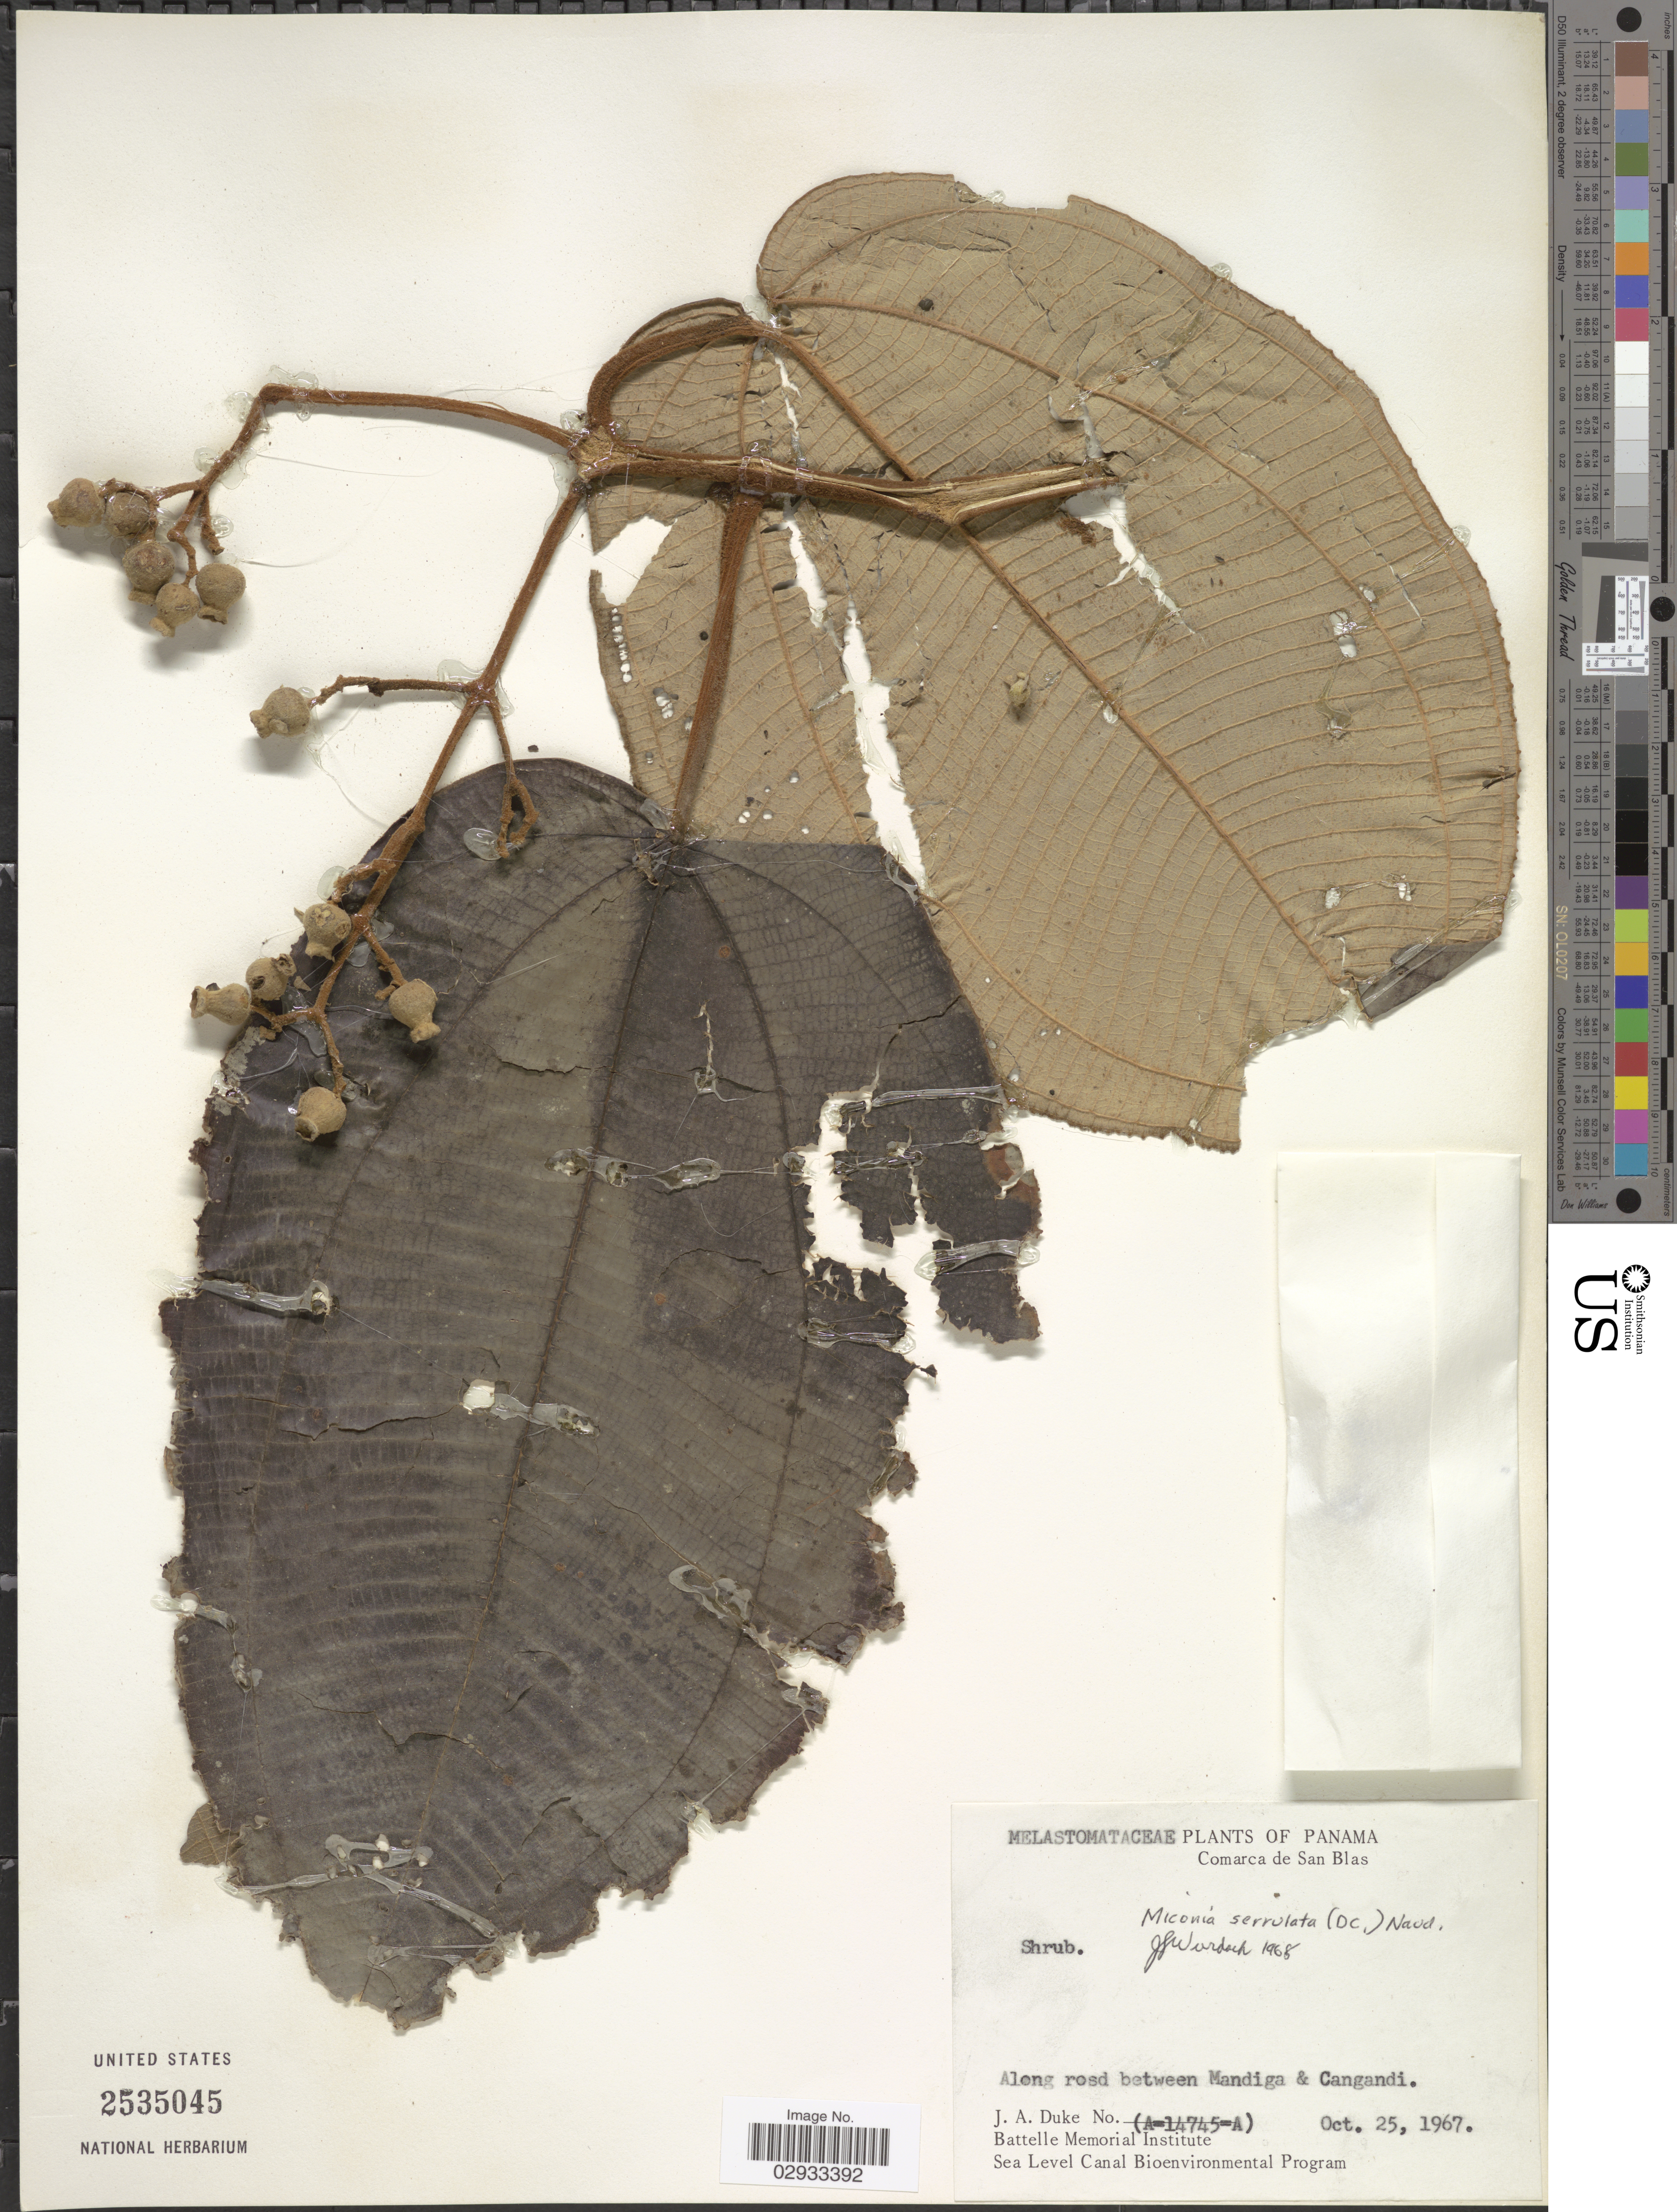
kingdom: Plantae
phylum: Tracheophyta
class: Magnoliopsida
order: Myrtales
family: Melastomataceae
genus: Miconia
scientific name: Miconia serrulata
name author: (DC.) Naudin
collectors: J. A. Duke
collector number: A-14745-A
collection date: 1967-10-25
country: Panama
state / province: Kuna Yala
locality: Comarca de San Blas. Along road between Mandiga & Cangandi.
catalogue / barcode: US 2535045